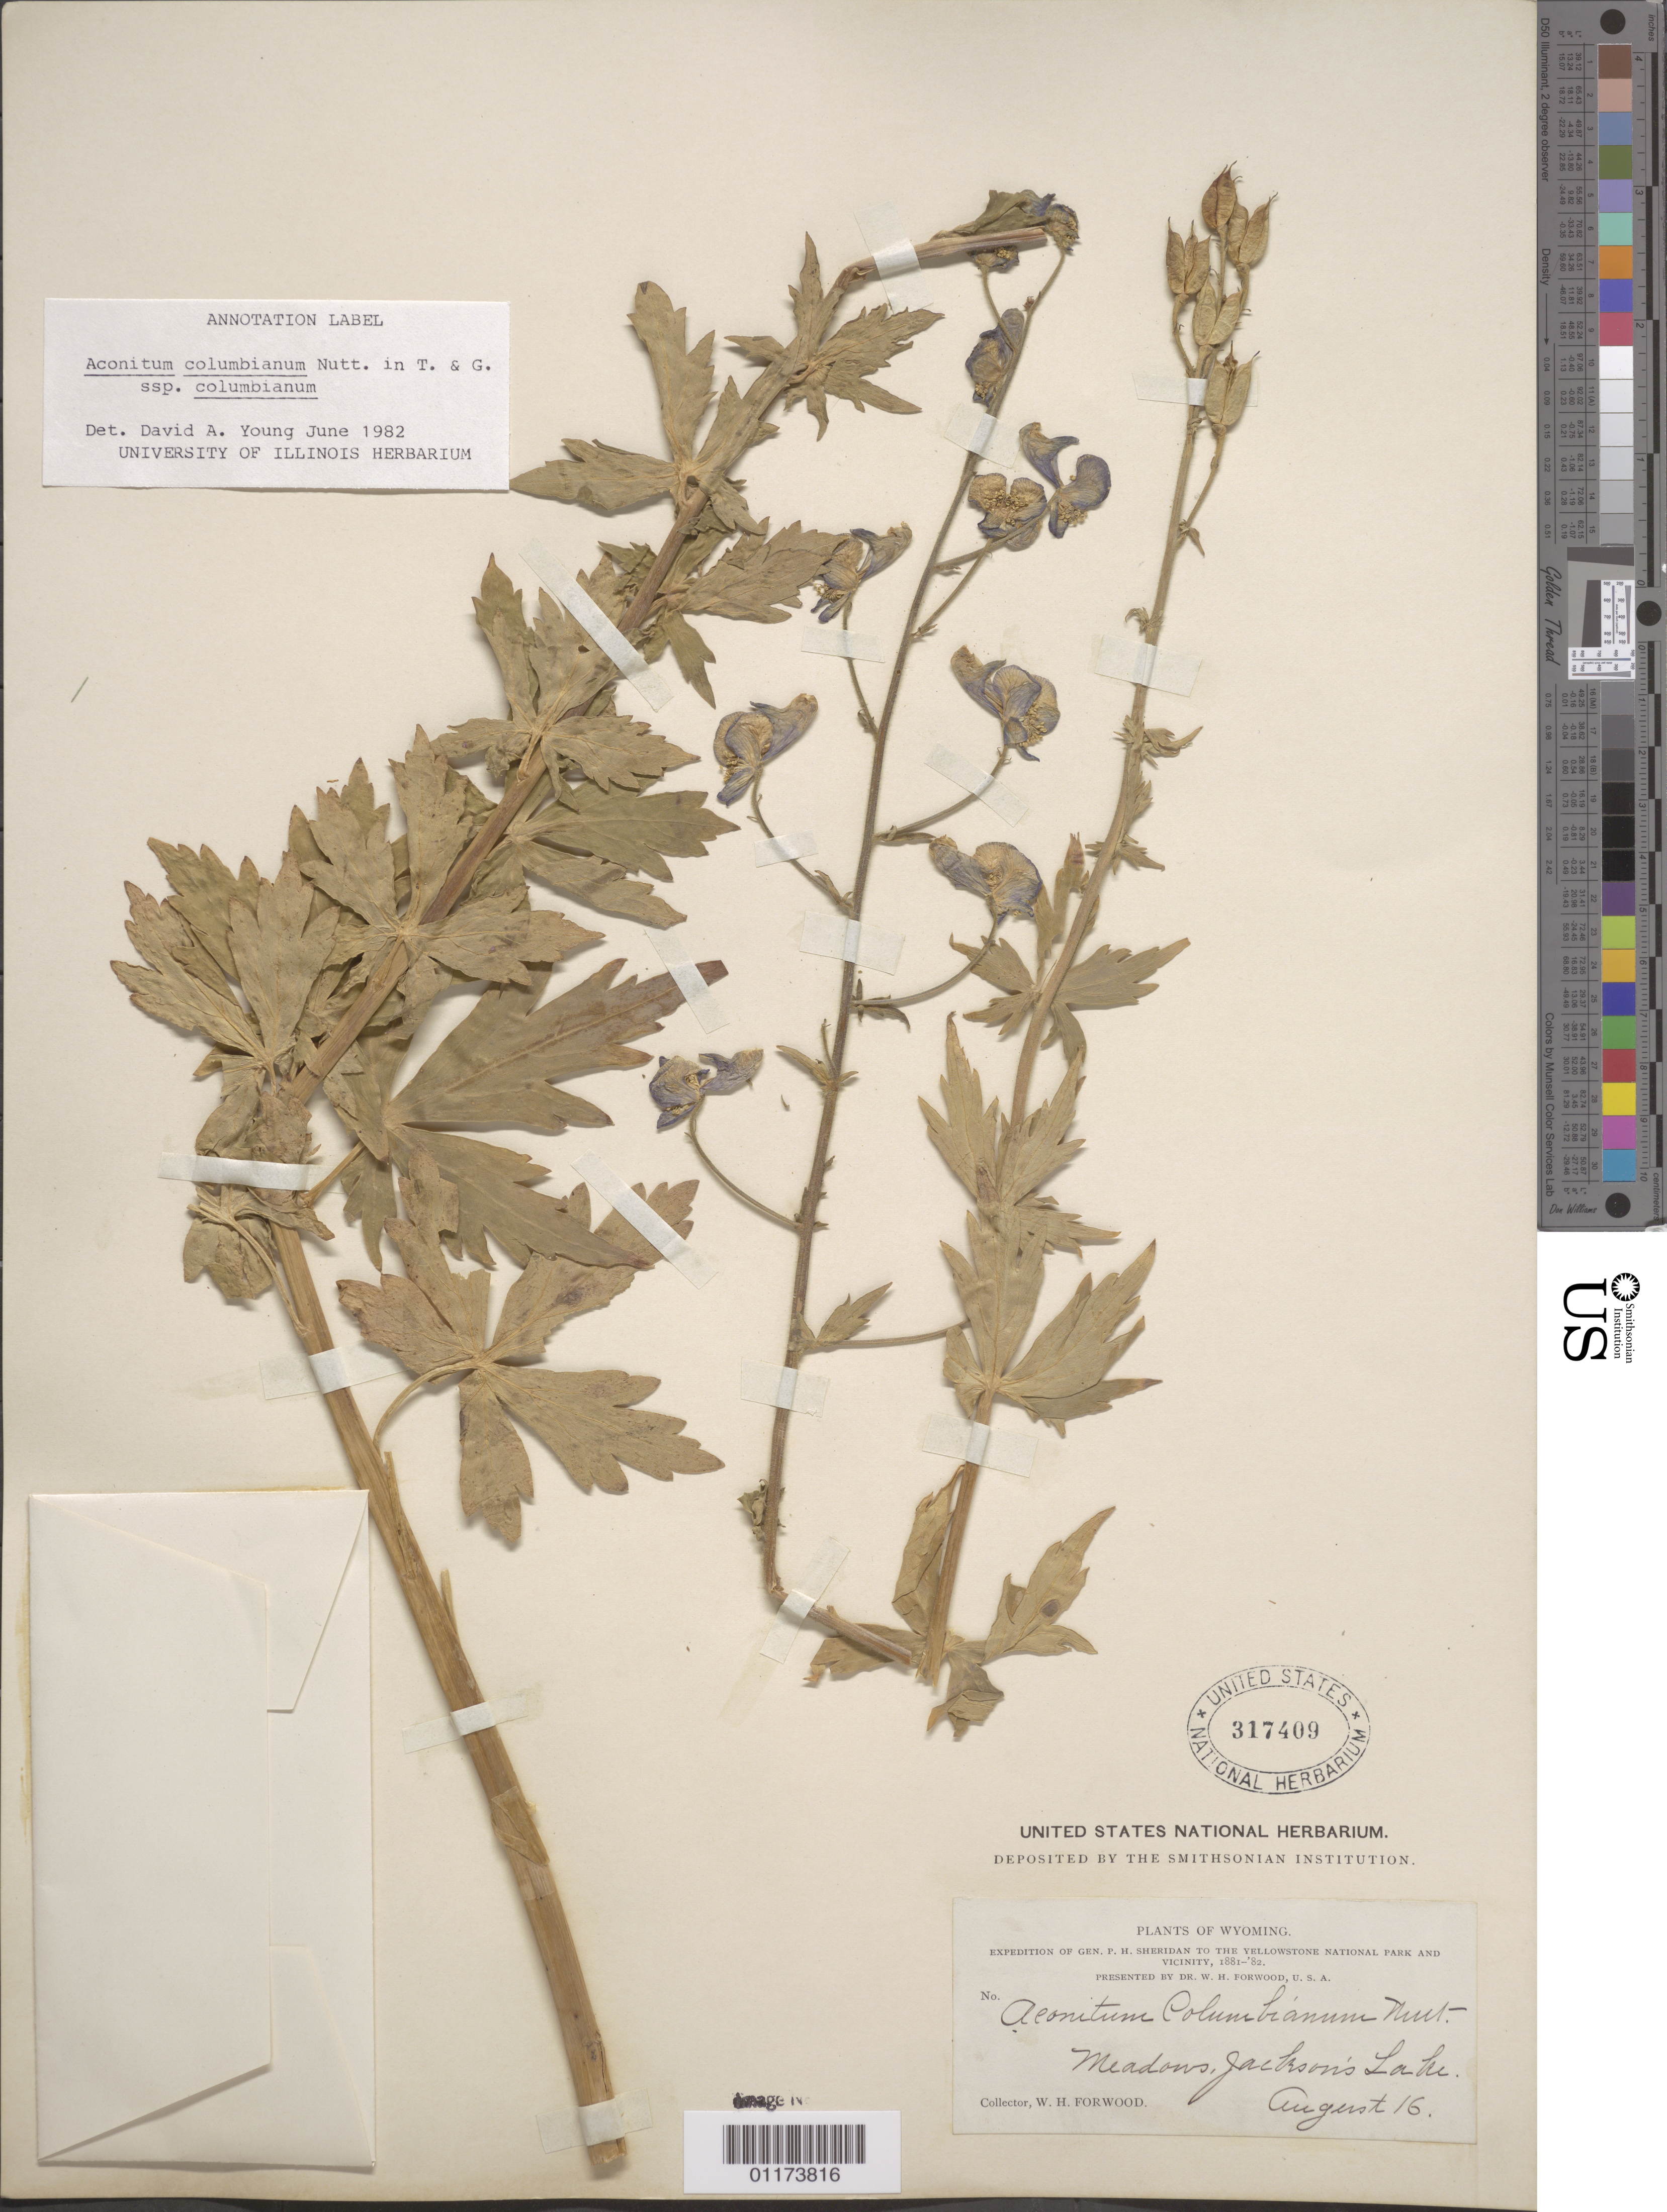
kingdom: Plantae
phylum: Tracheophyta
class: Magnoliopsida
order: Ranunculales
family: Ranunculaceae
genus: Aconitum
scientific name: Aconitum columbianum subsp. columbianum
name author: Nutt.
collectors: W. Forwood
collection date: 1881-08-16/1882-08-16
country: United States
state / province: Wyoming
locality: Jackson's Lake.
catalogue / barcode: US 317409